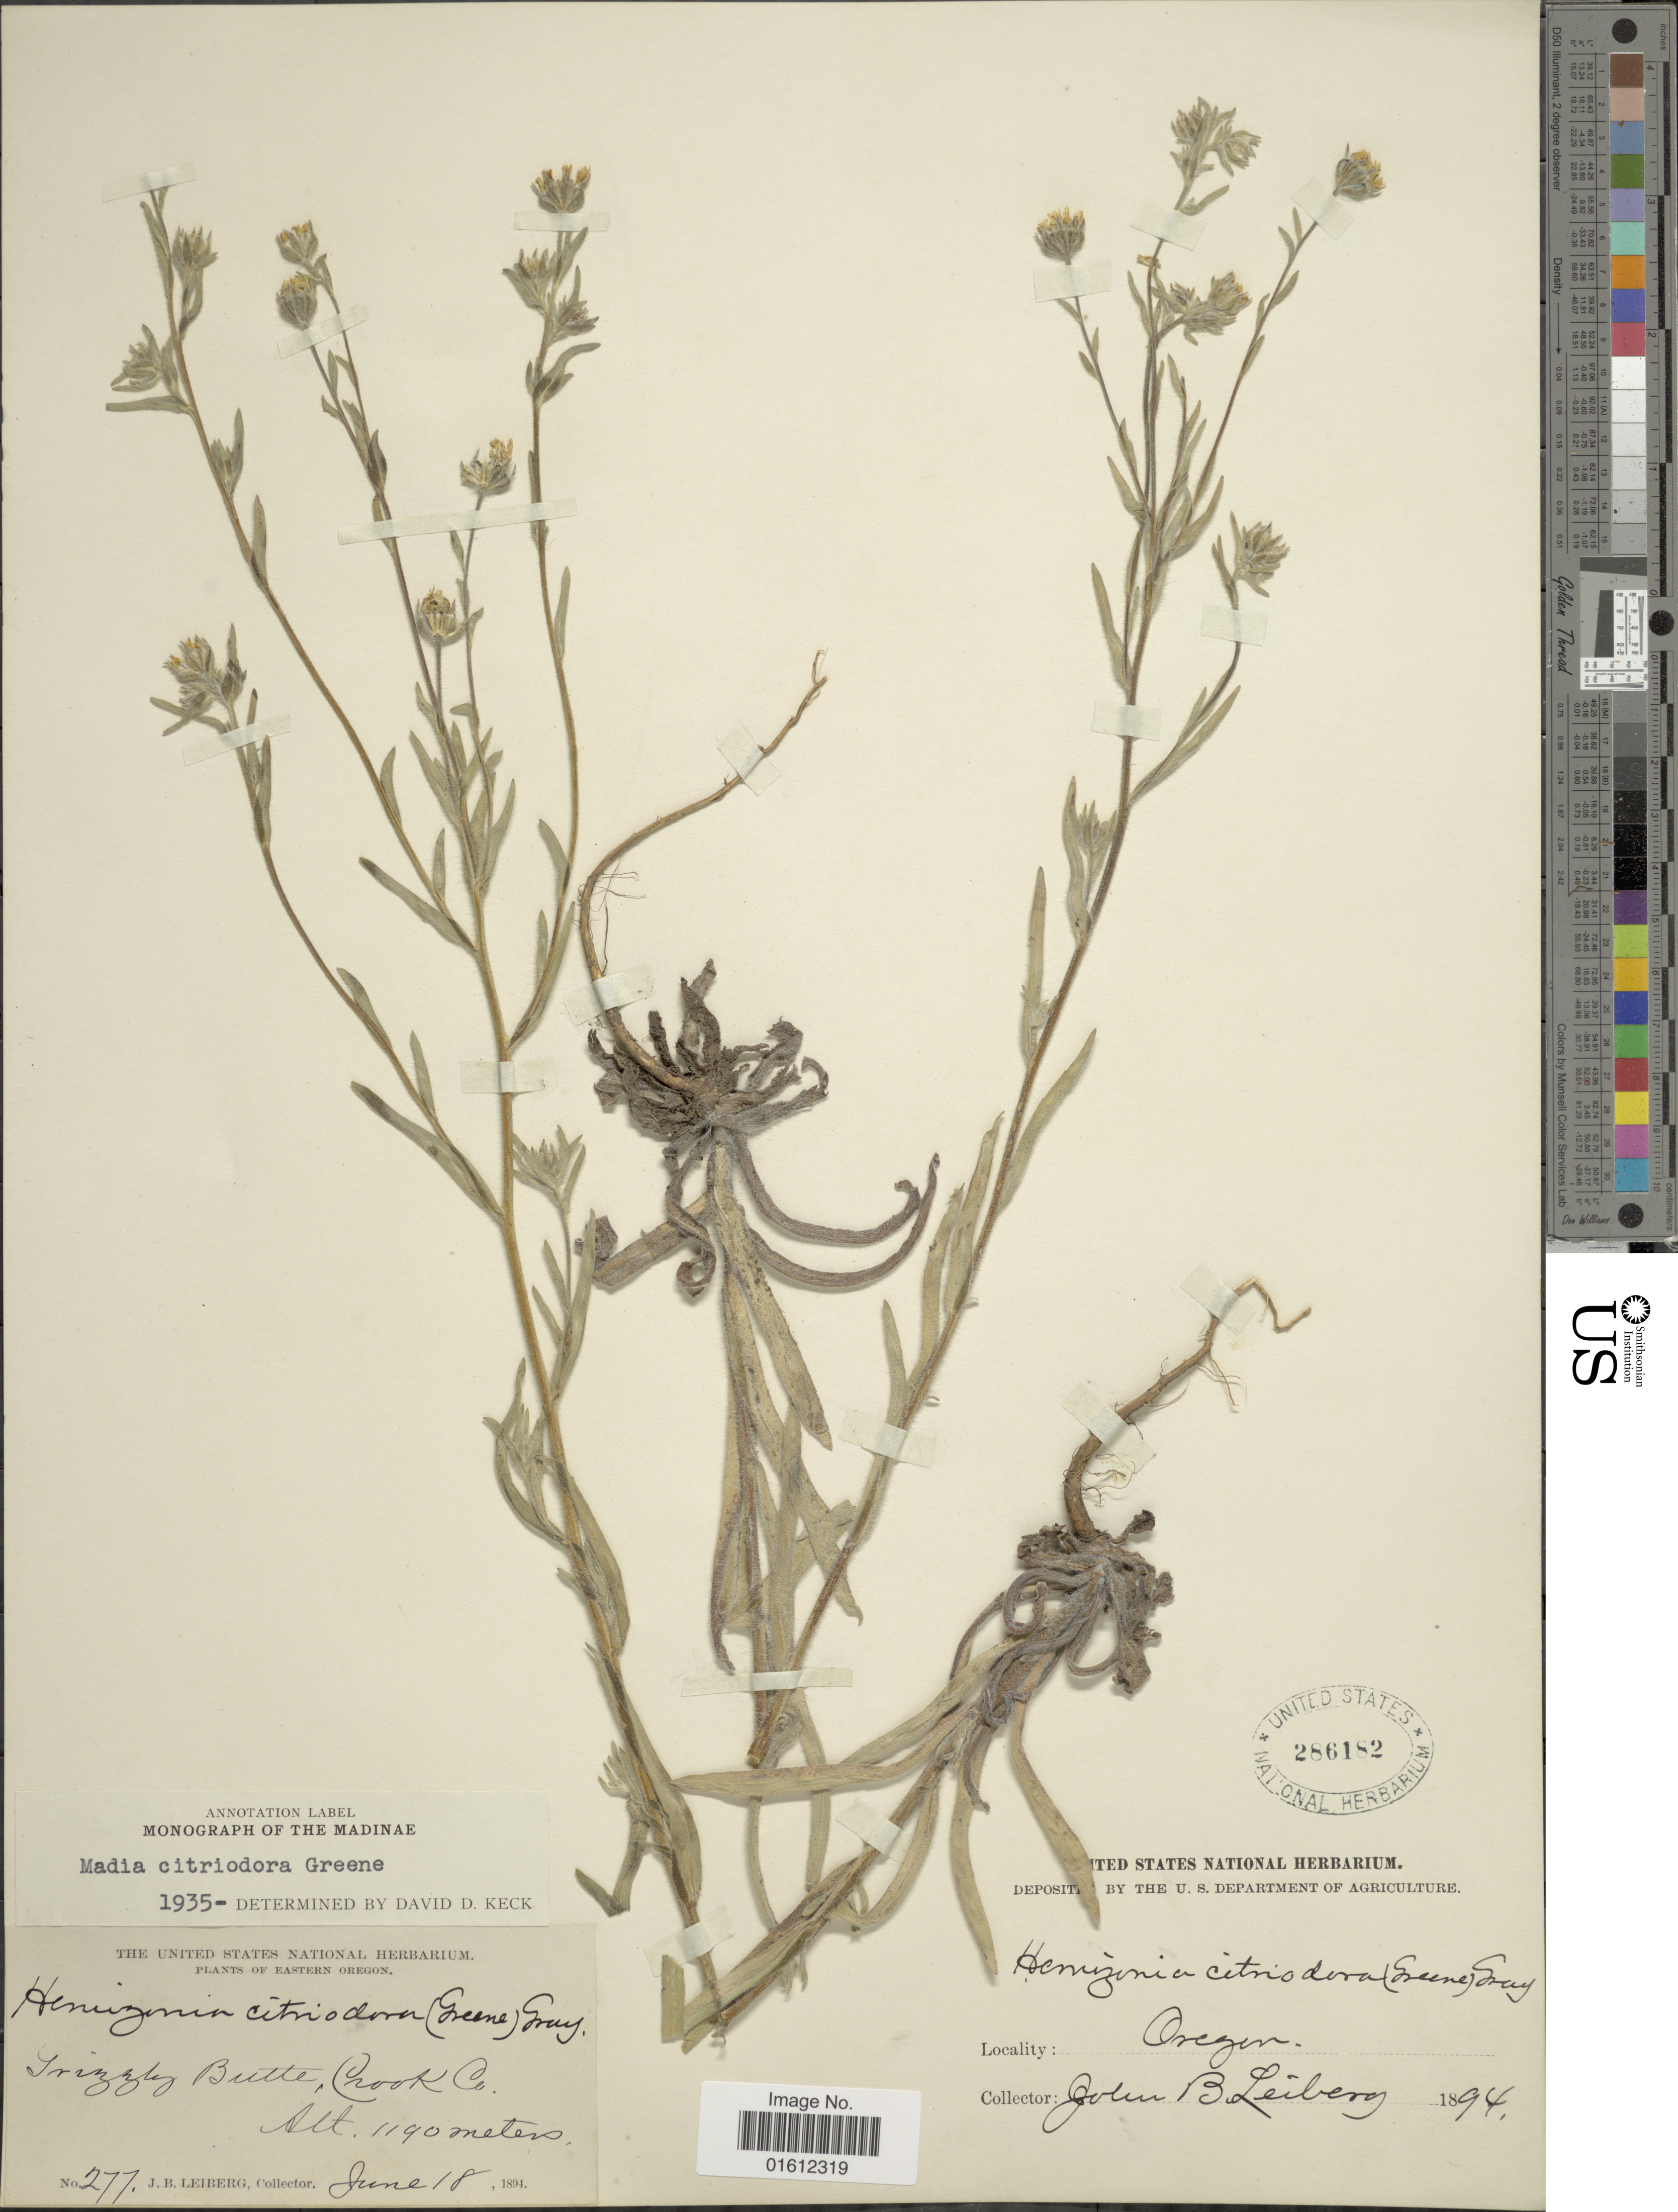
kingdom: Plantae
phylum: Tracheophyta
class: Magnoliopsida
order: Asterales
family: Asteraceae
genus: Madia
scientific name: Madia citriodora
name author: Greene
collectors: J. B. Leiberg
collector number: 277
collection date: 1894-06-18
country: United States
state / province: Oregon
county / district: Crook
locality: Eastern Oregon, Grizzley Butte, Crook Co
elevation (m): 1190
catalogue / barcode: US 286182